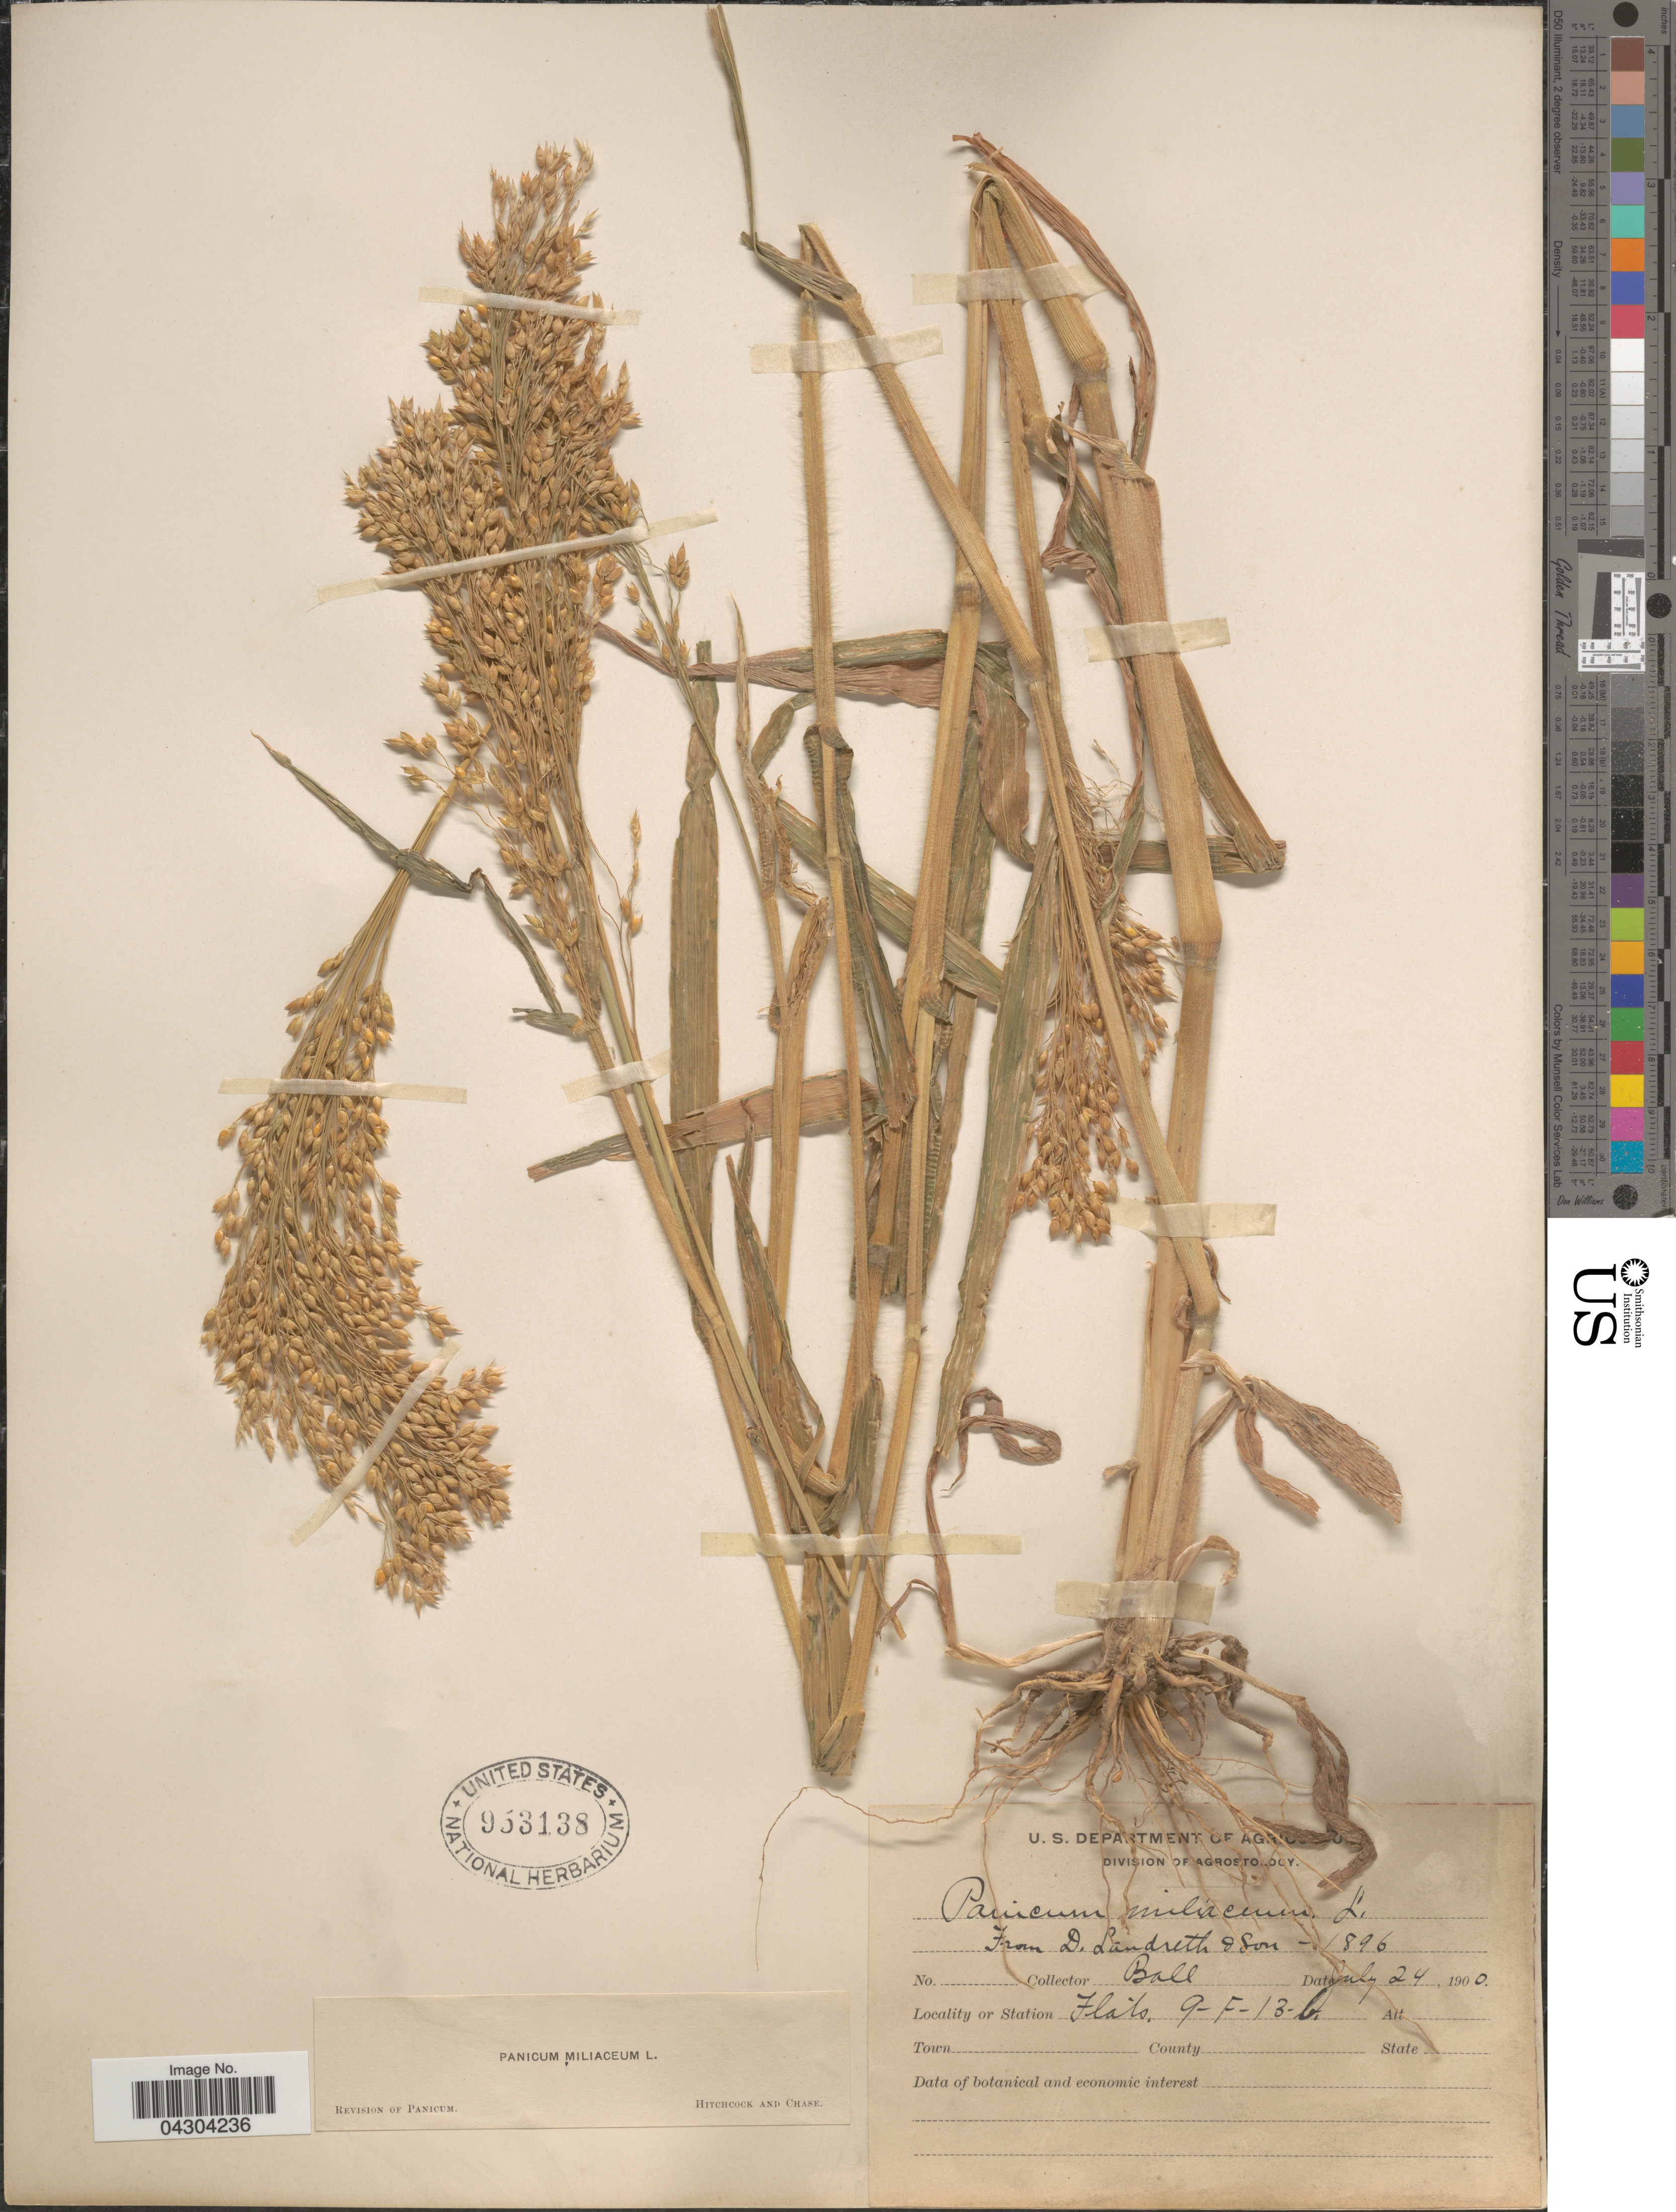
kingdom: Plantae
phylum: Tracheophyta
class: Liliopsida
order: Poales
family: Poaceae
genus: Panicum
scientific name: Panicum miliaceum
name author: L.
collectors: -- Ball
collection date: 1900-07-24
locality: Station Flats, 9-F-13-b.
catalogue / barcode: US 953138